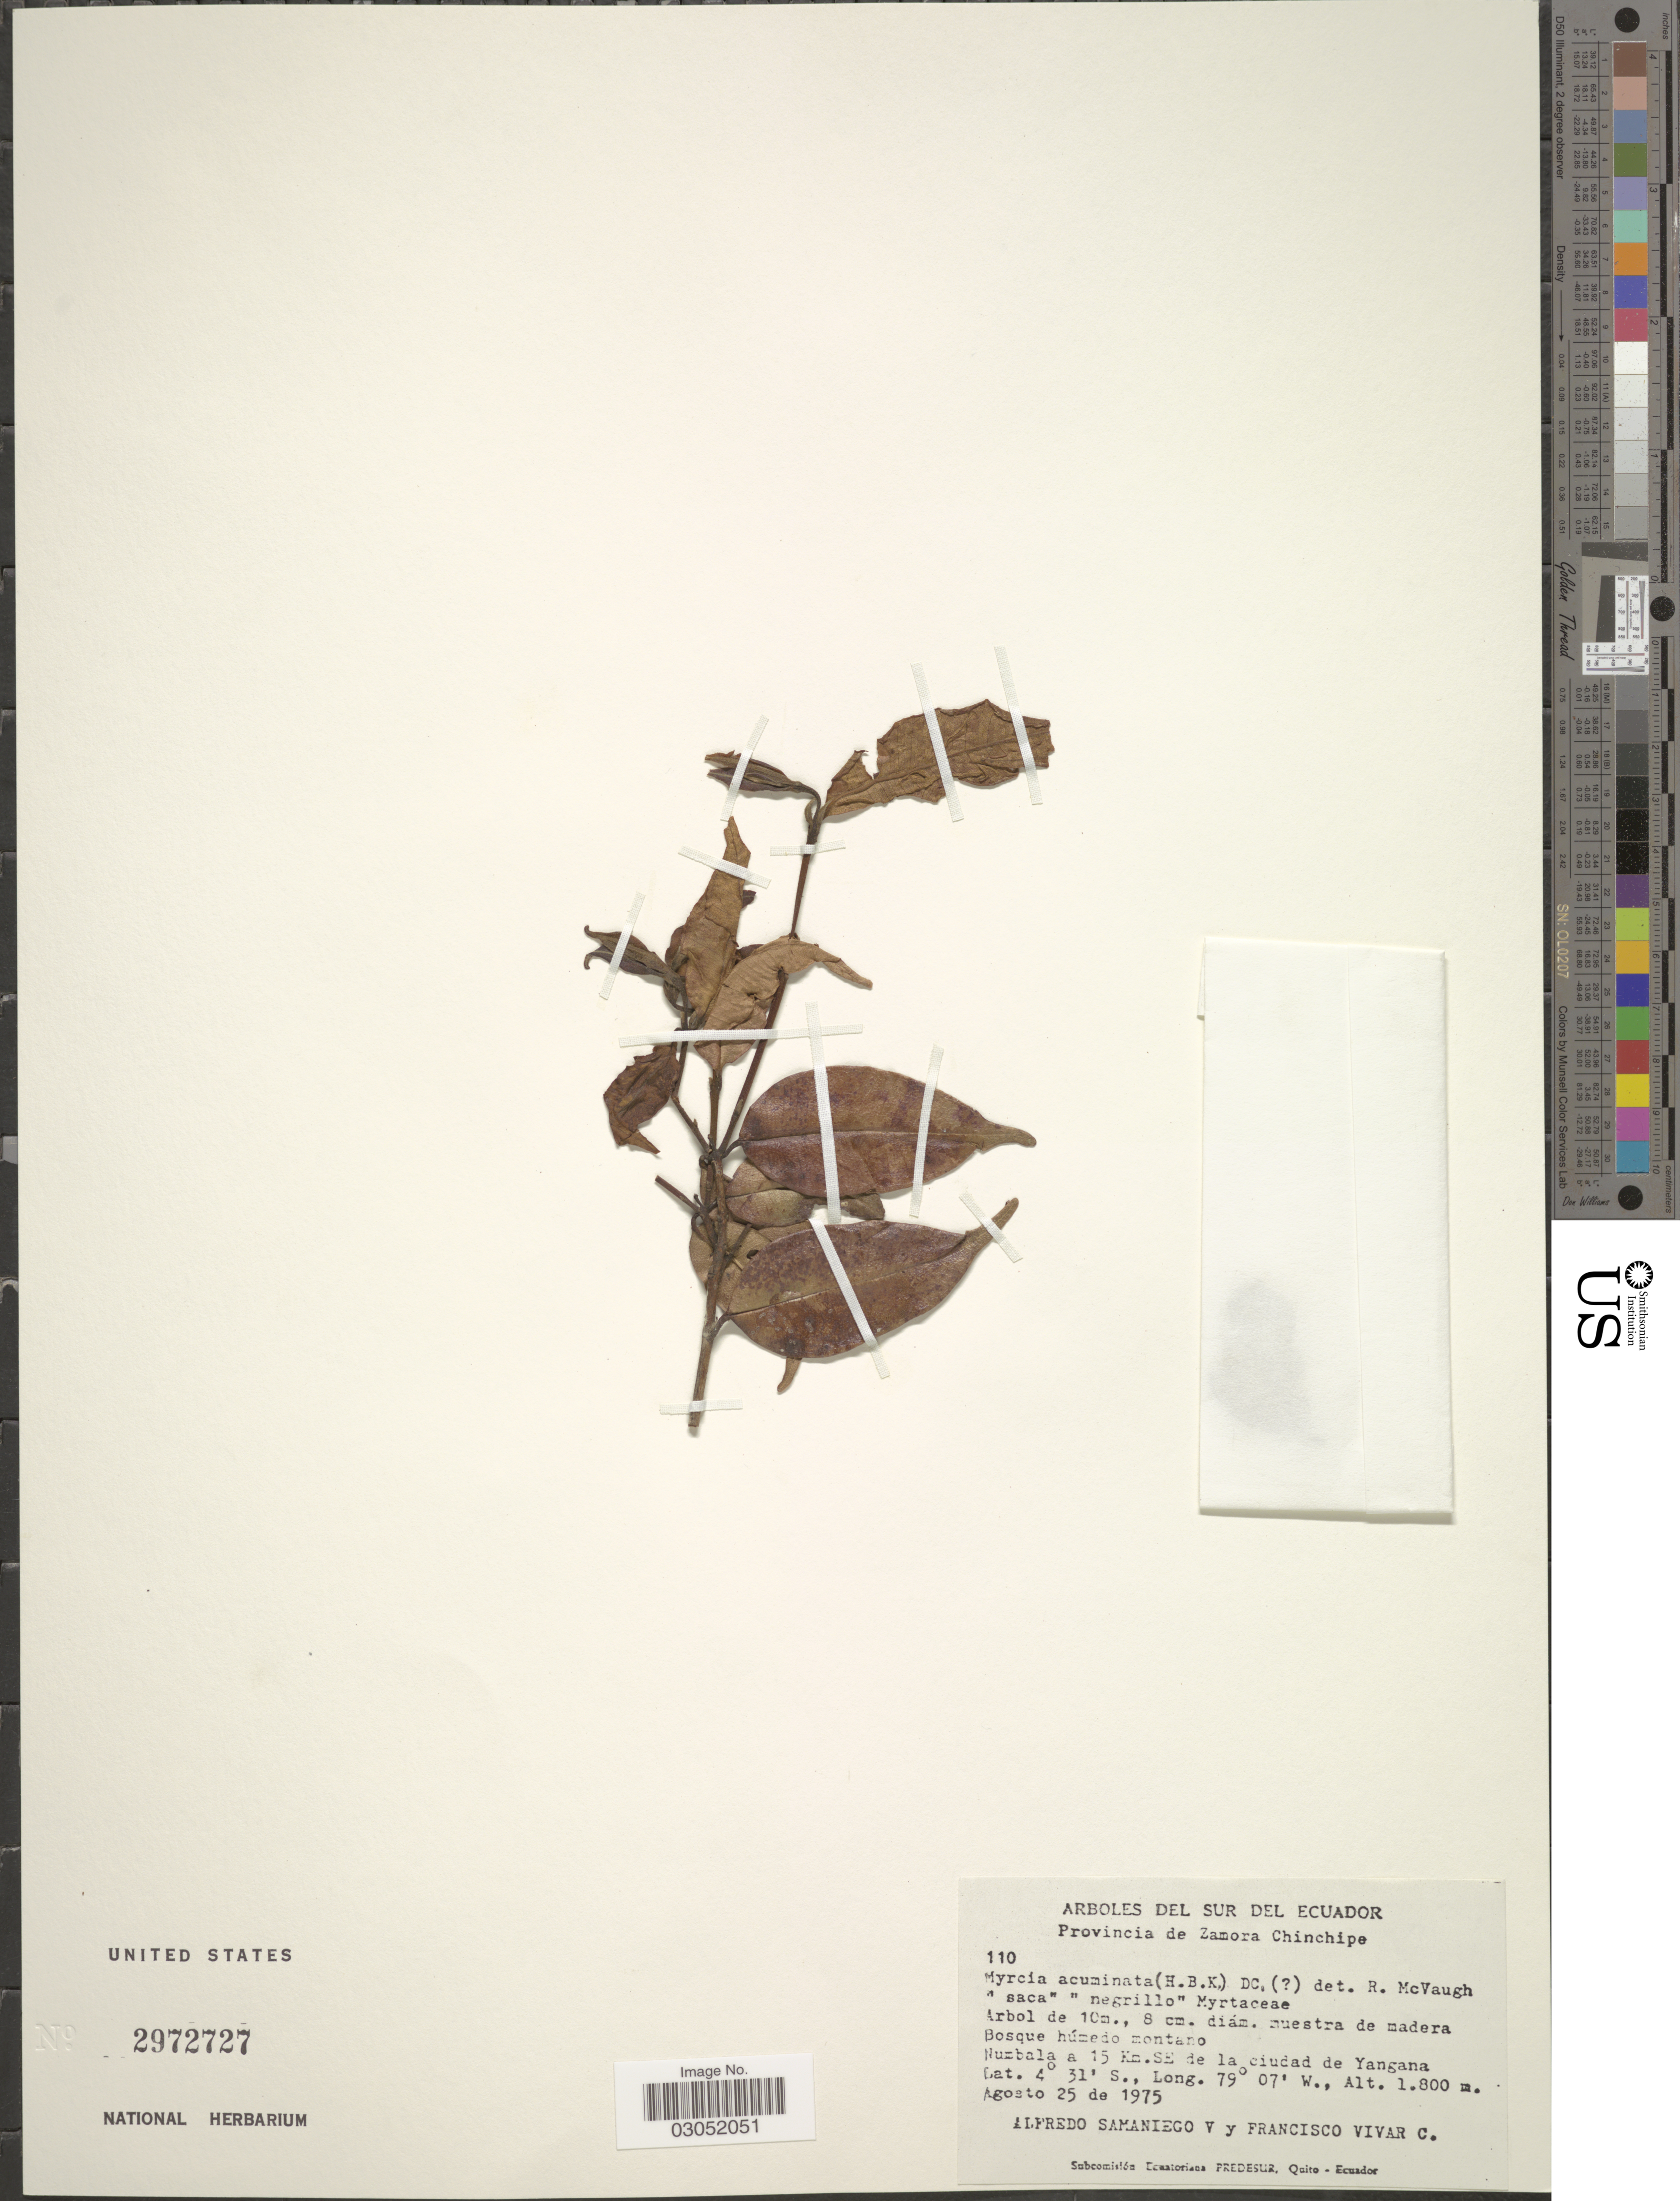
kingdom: Plantae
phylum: Tracheophyta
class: Magnoliopsida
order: Myrtales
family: Myrtaceae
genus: Myrcia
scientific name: Myrcia acuminata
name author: (Kunth) DC.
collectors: A. V. Samaniego & F. A. Vivar C.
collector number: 110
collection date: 1975-08-25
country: Ecuador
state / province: Zamora-Chinchipe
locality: Sur del Ecuador. Numbala a 15 Km. SE de la ciudad de Yangana.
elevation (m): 1800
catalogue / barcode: US 2972727